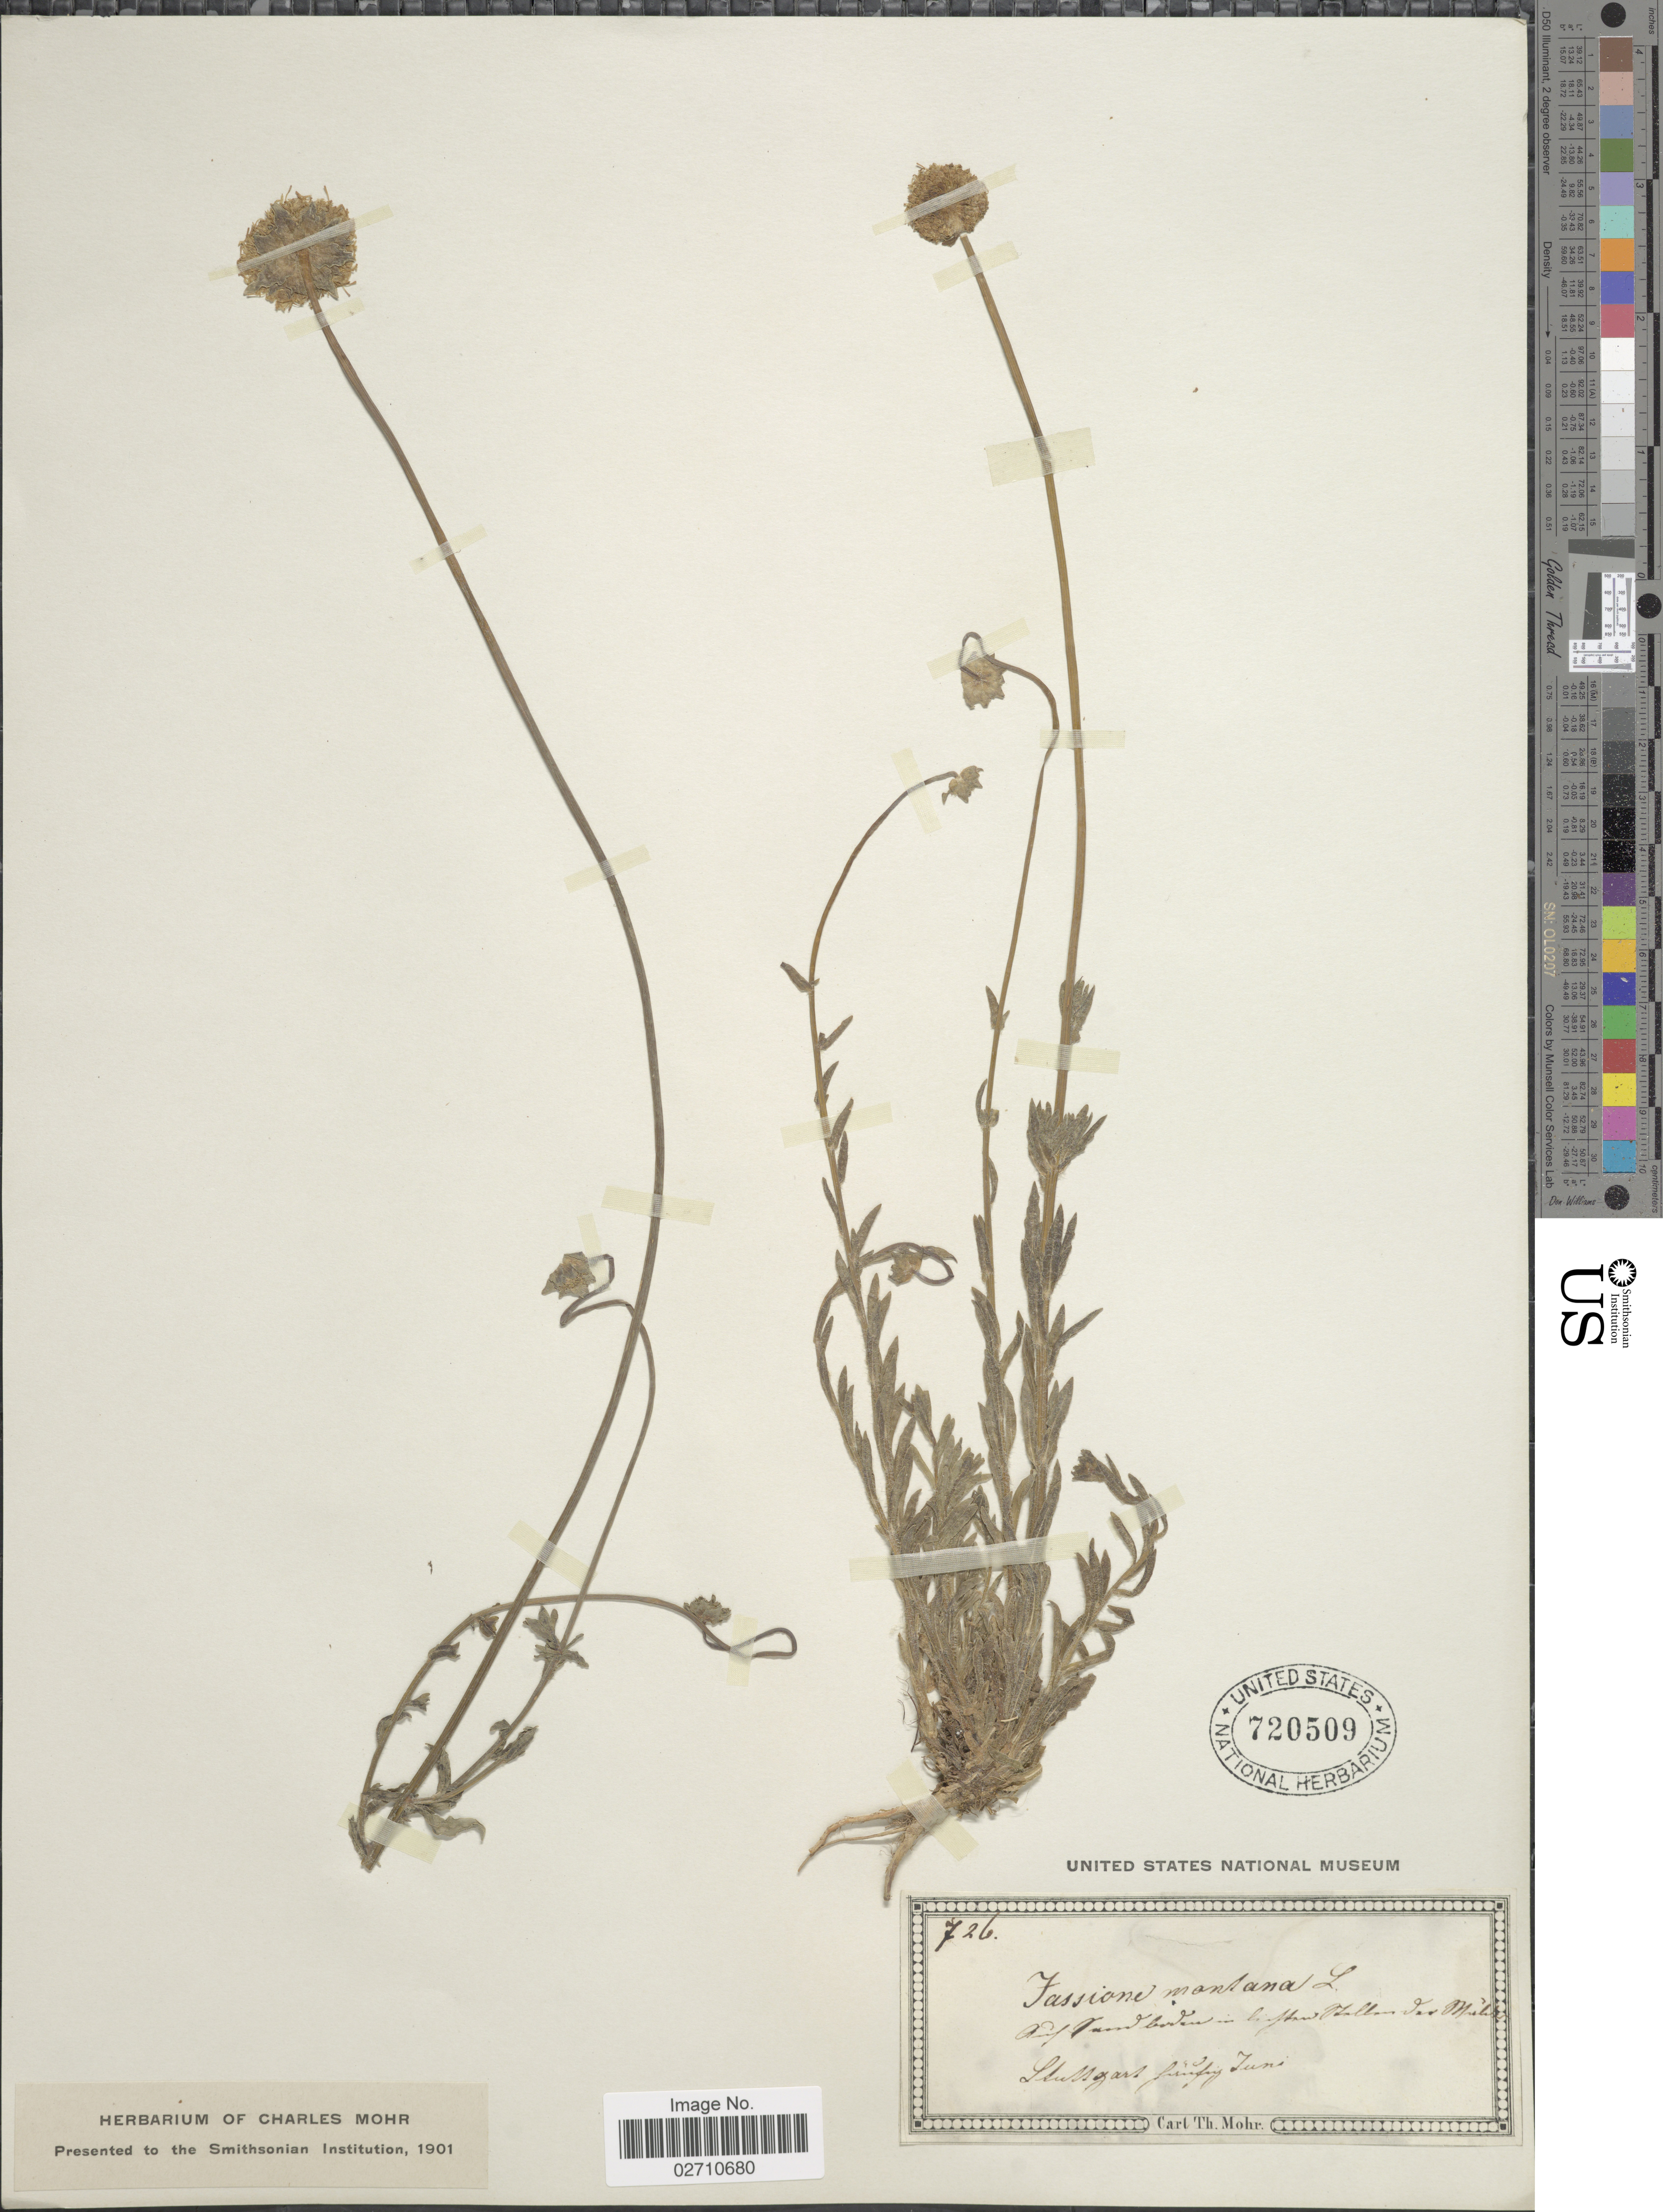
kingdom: Plantae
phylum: Tracheophyta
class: Magnoliopsida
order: Asterales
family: Campanulaceae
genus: Jasione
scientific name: Jasione montana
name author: L.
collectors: C. T. Mohr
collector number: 726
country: Germany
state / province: Baden-Württemberg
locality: Stuttgart [illegible text]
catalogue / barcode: US 720509